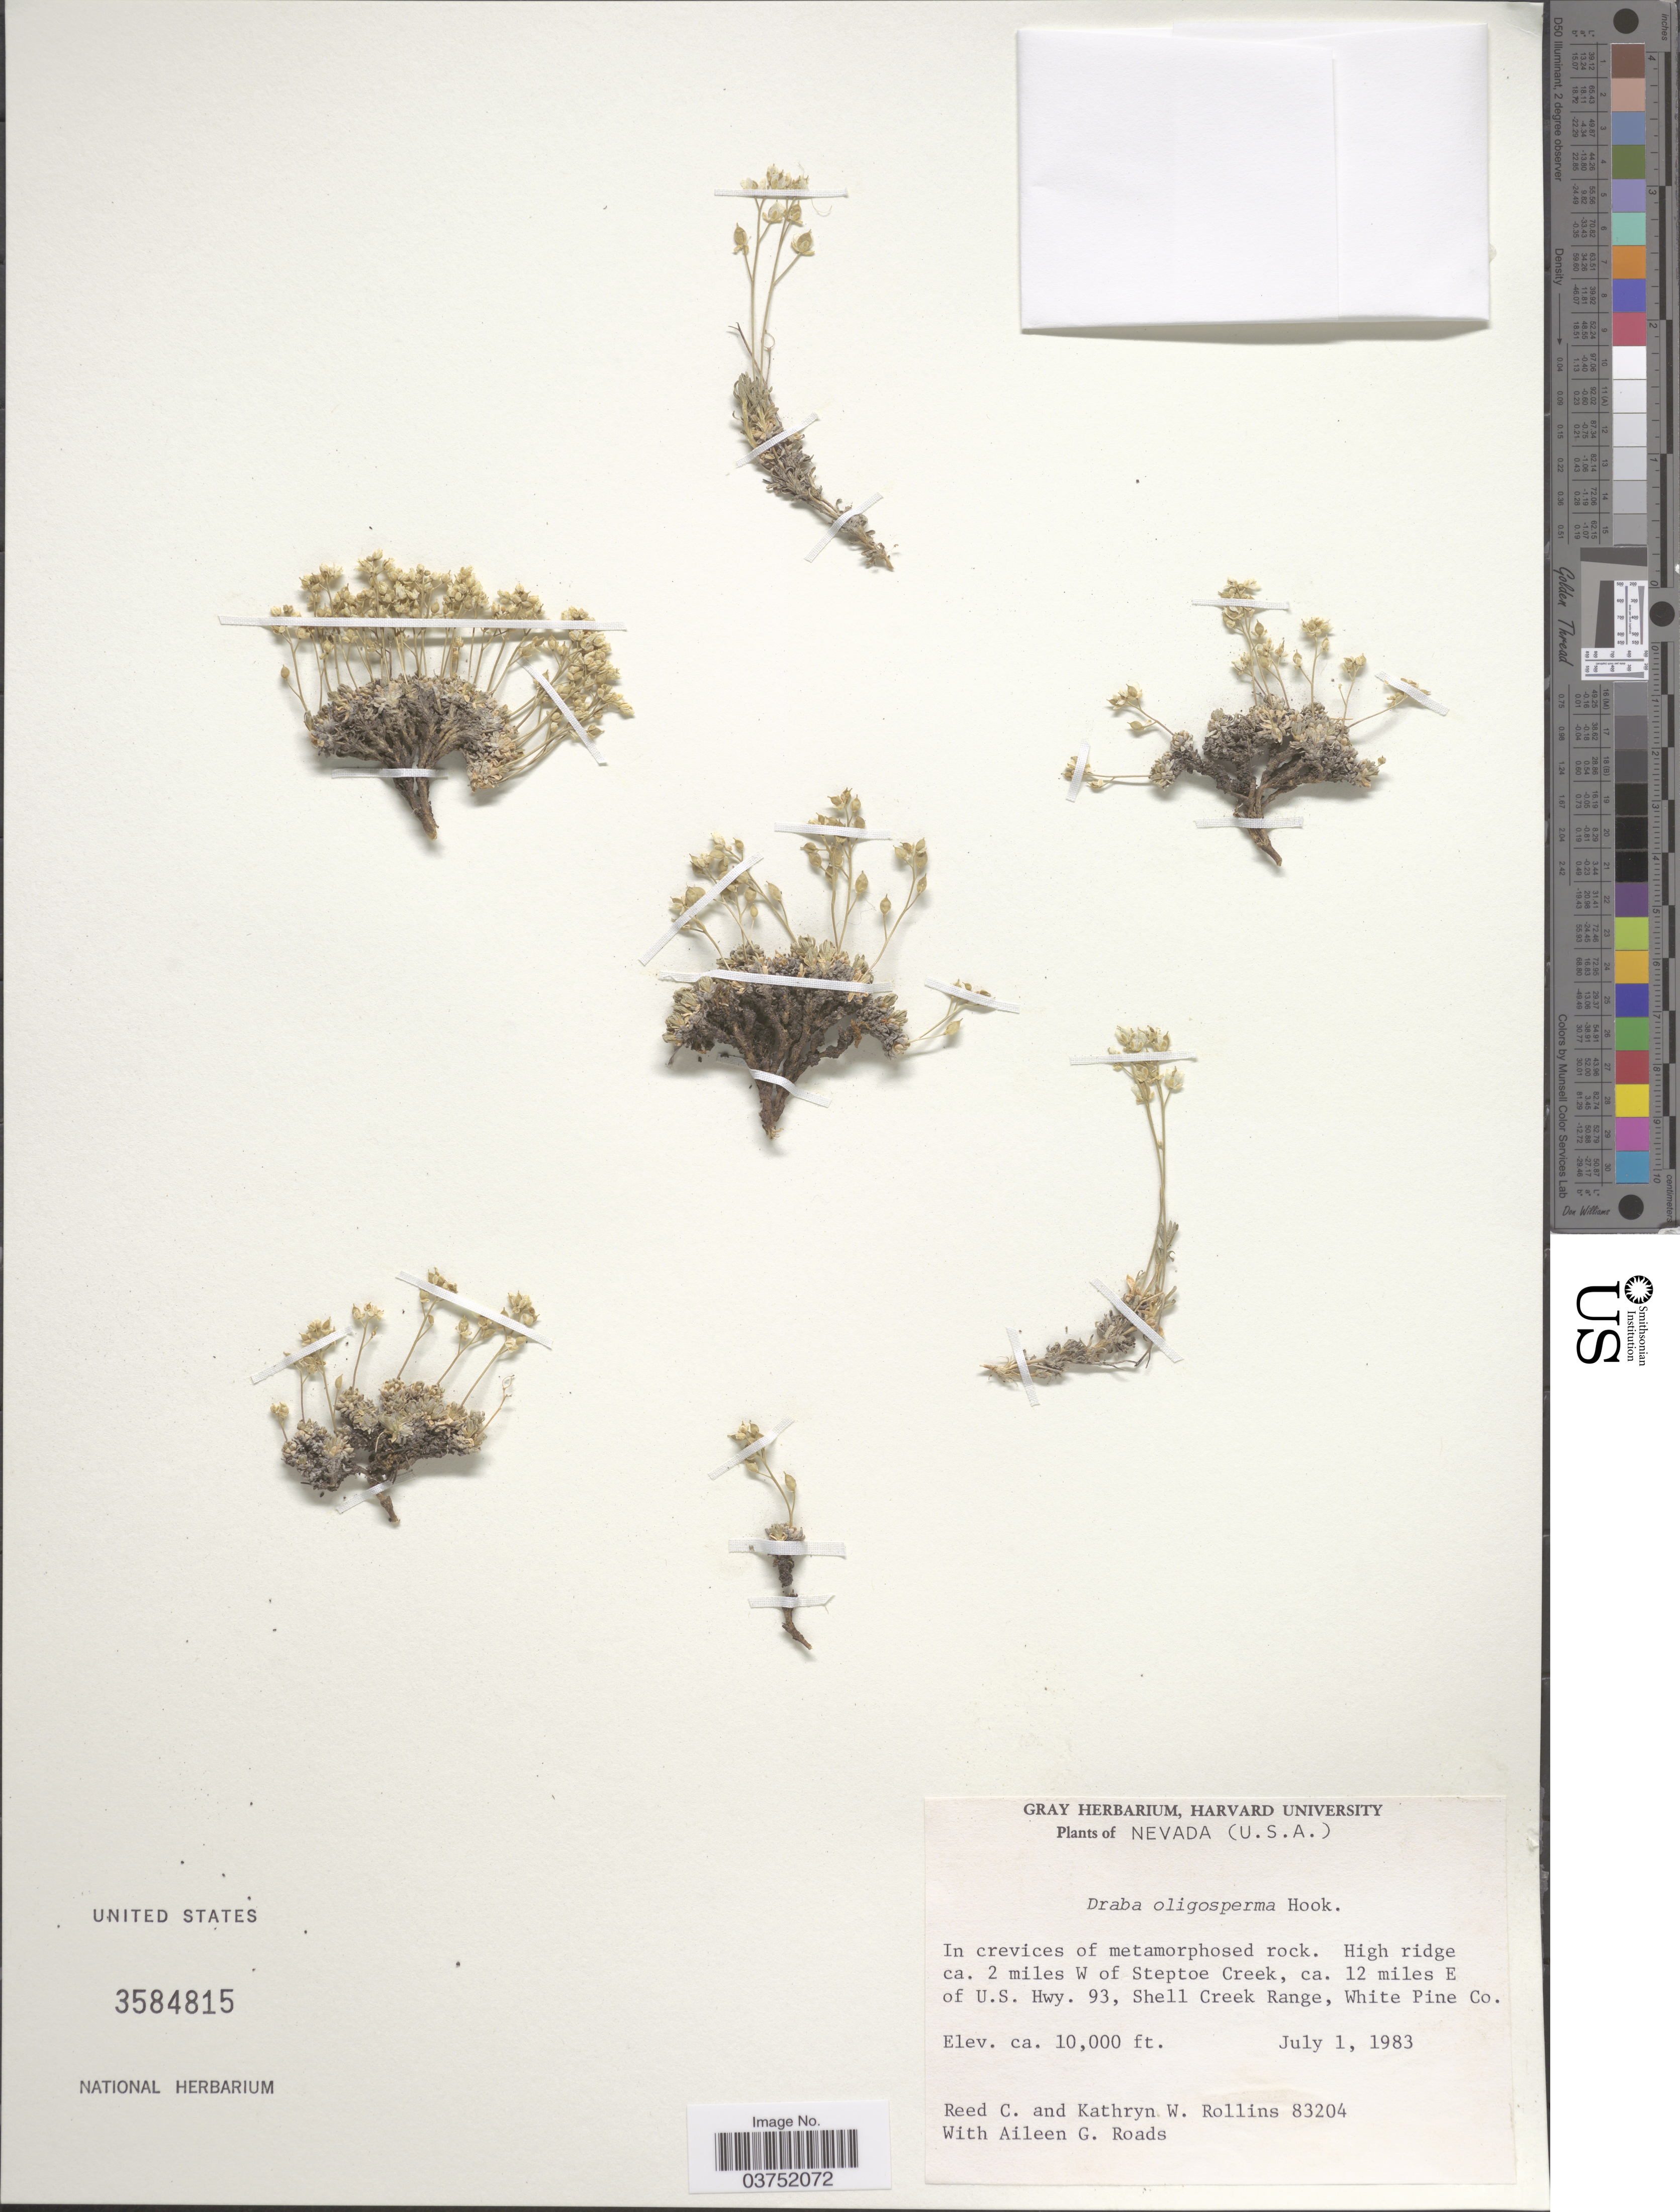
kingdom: Plantae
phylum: Tracheophyta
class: Magnoliopsida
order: Brassicales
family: Brassicaceae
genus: Draba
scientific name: Draba oligosperma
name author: Hook.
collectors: R. C. Rollins, K. W. Rollins & A. Roads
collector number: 83204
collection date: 1983-07-01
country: United States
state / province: Nevada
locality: High ridge ca. 2 miles W of Steptoe Creek, ca. 12 miles E of U.S. Hwy. 93, Shell Creek Range, White Pine Co.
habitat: in crevices of metamorphosed rock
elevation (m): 3048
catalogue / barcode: US 3584815